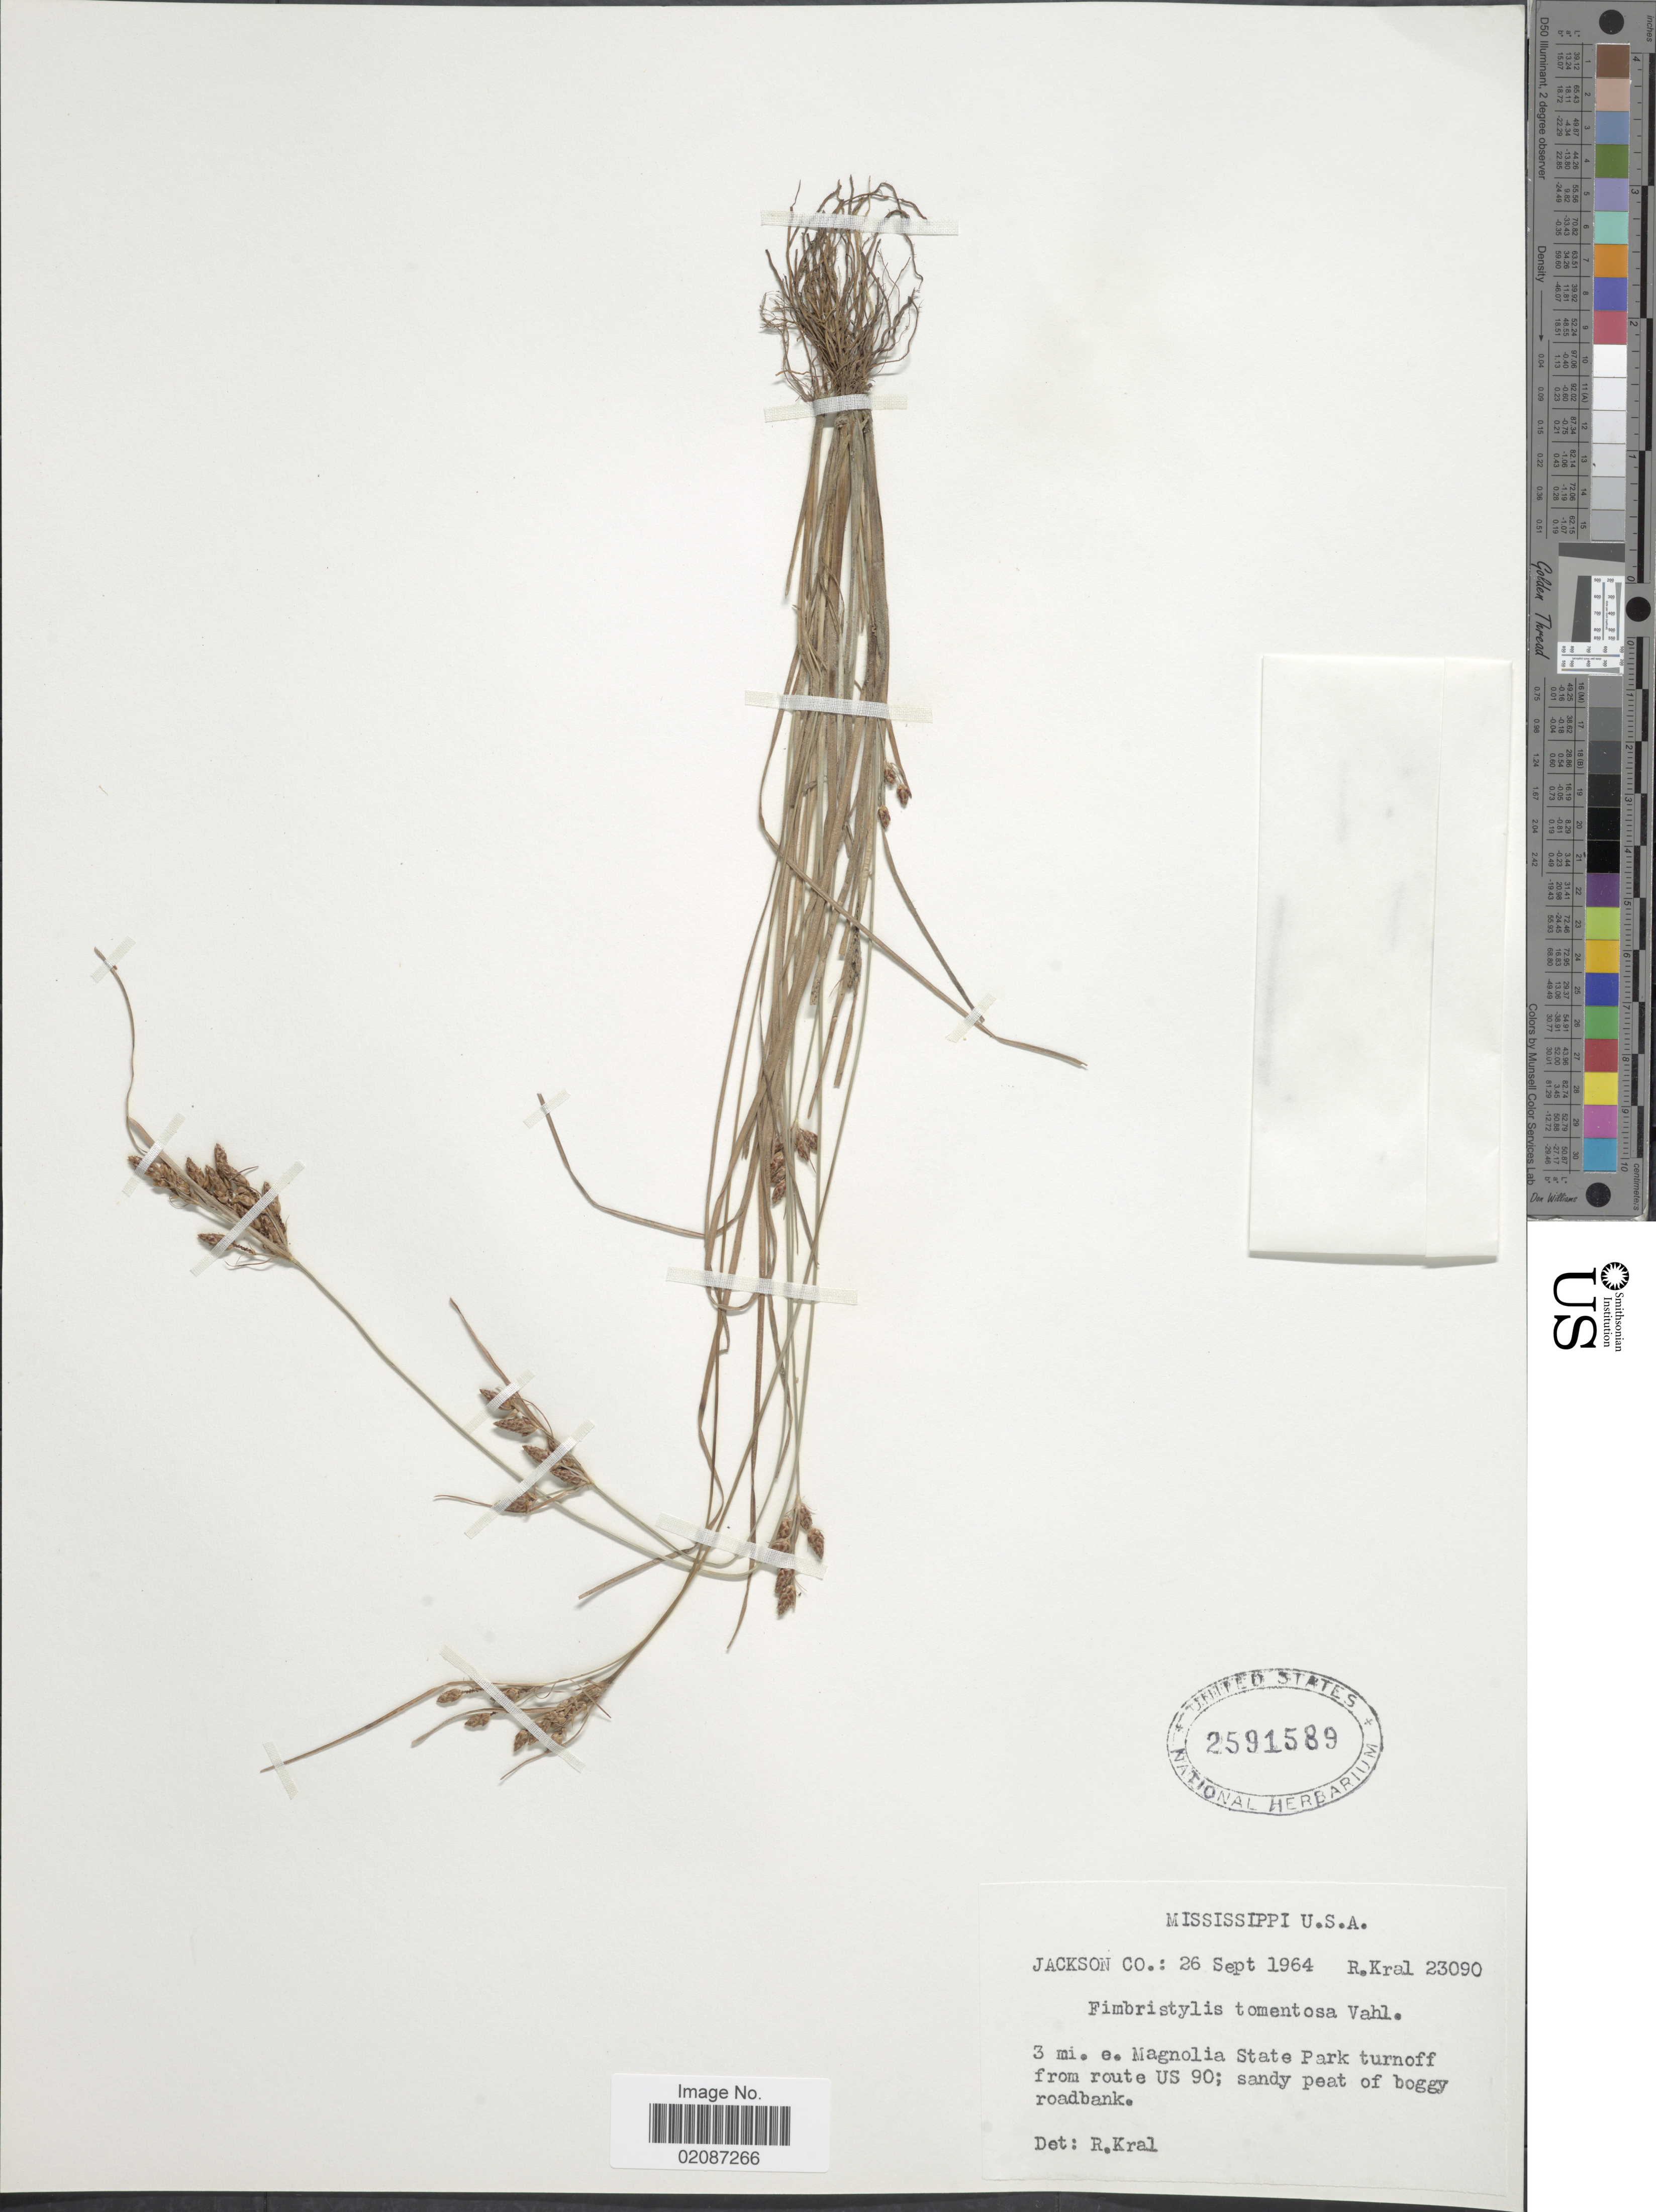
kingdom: Plantae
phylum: Tracheophyta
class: Liliopsida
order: Poales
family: Cyperaceae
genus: Fimbristylis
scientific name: Fimbristylis tomentosa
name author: Vahl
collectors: R. Kral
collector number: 23090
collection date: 1964-09-26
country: United States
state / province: Mississippi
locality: Jackson Co.: 3 mi. e. Magnolia State Park turnoff from route US 90; sandy peat of boggy roadbank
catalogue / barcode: US 2591589